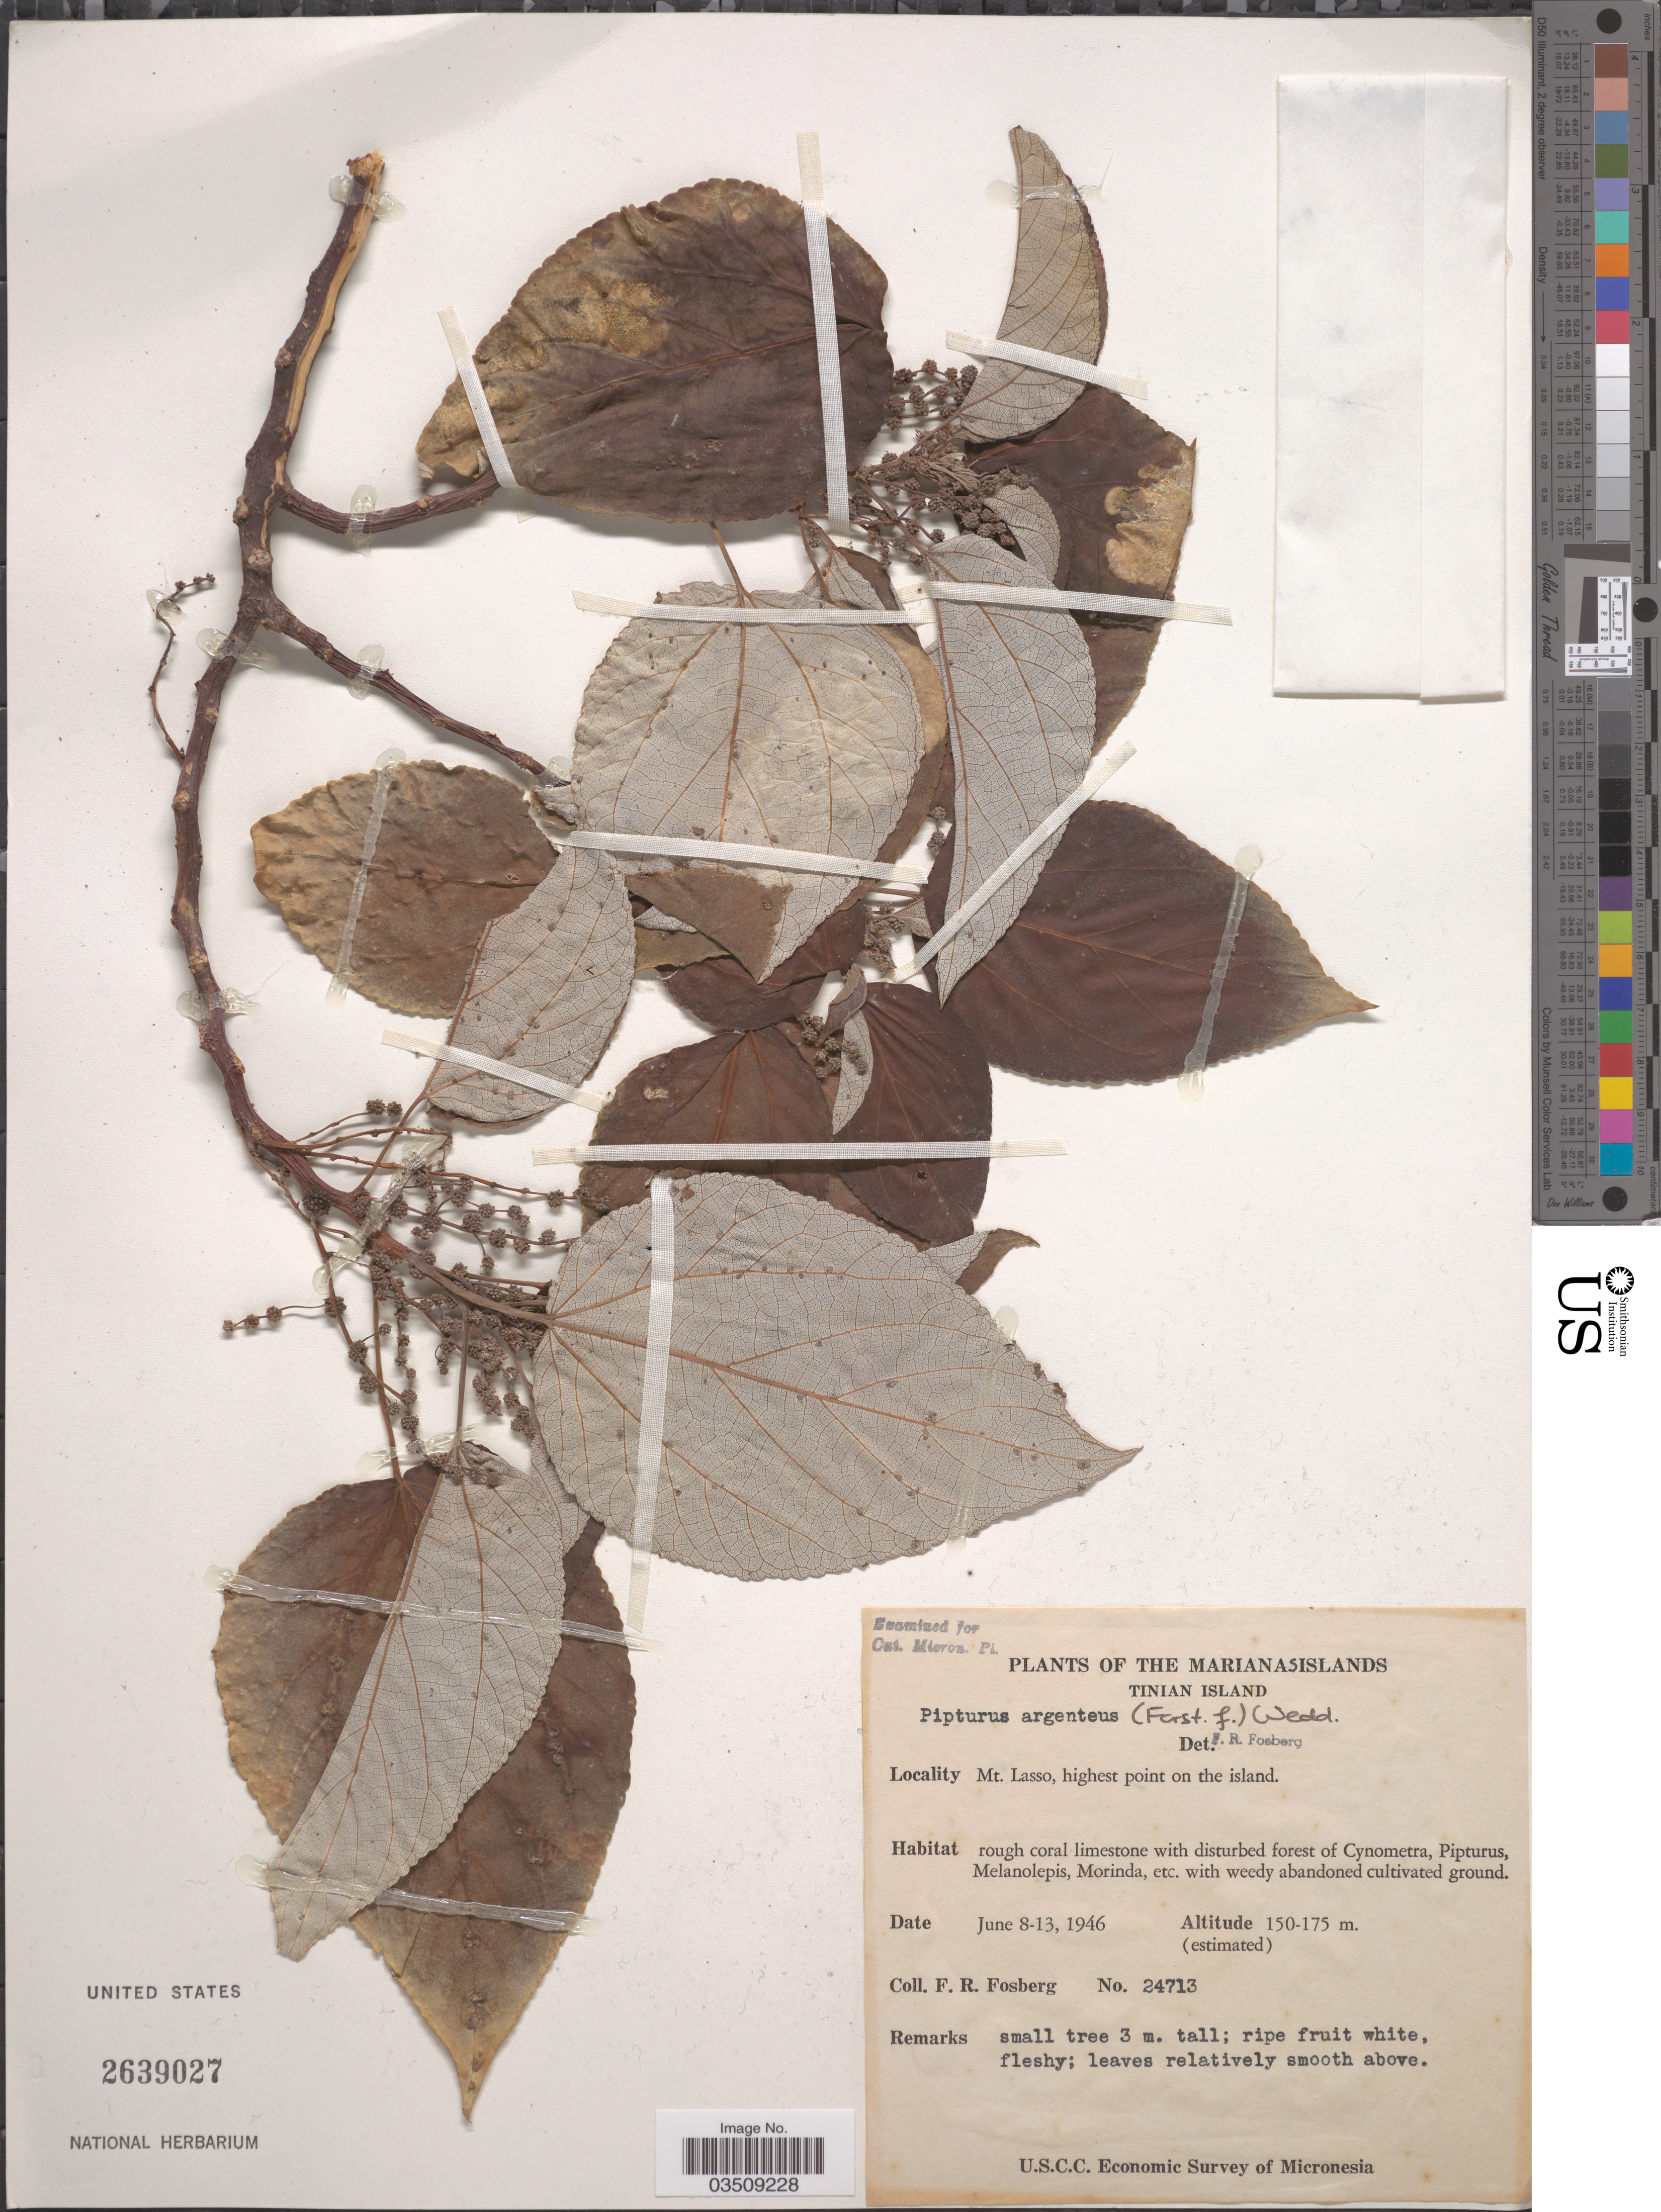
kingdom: Plantae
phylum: Tracheophyta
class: Magnoliopsida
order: Rosales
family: Urticaceae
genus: Pipturus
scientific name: Pipturus argenteus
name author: (G. Forst.) Wedd.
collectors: F. R. Fosberg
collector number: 24713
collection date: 1946-06-08/1946-06-13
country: Northern Mariana Islands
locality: Marianas Islands. Tinian Island. Mt. Lasso, highest point on the island.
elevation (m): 150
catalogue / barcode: US 2639027